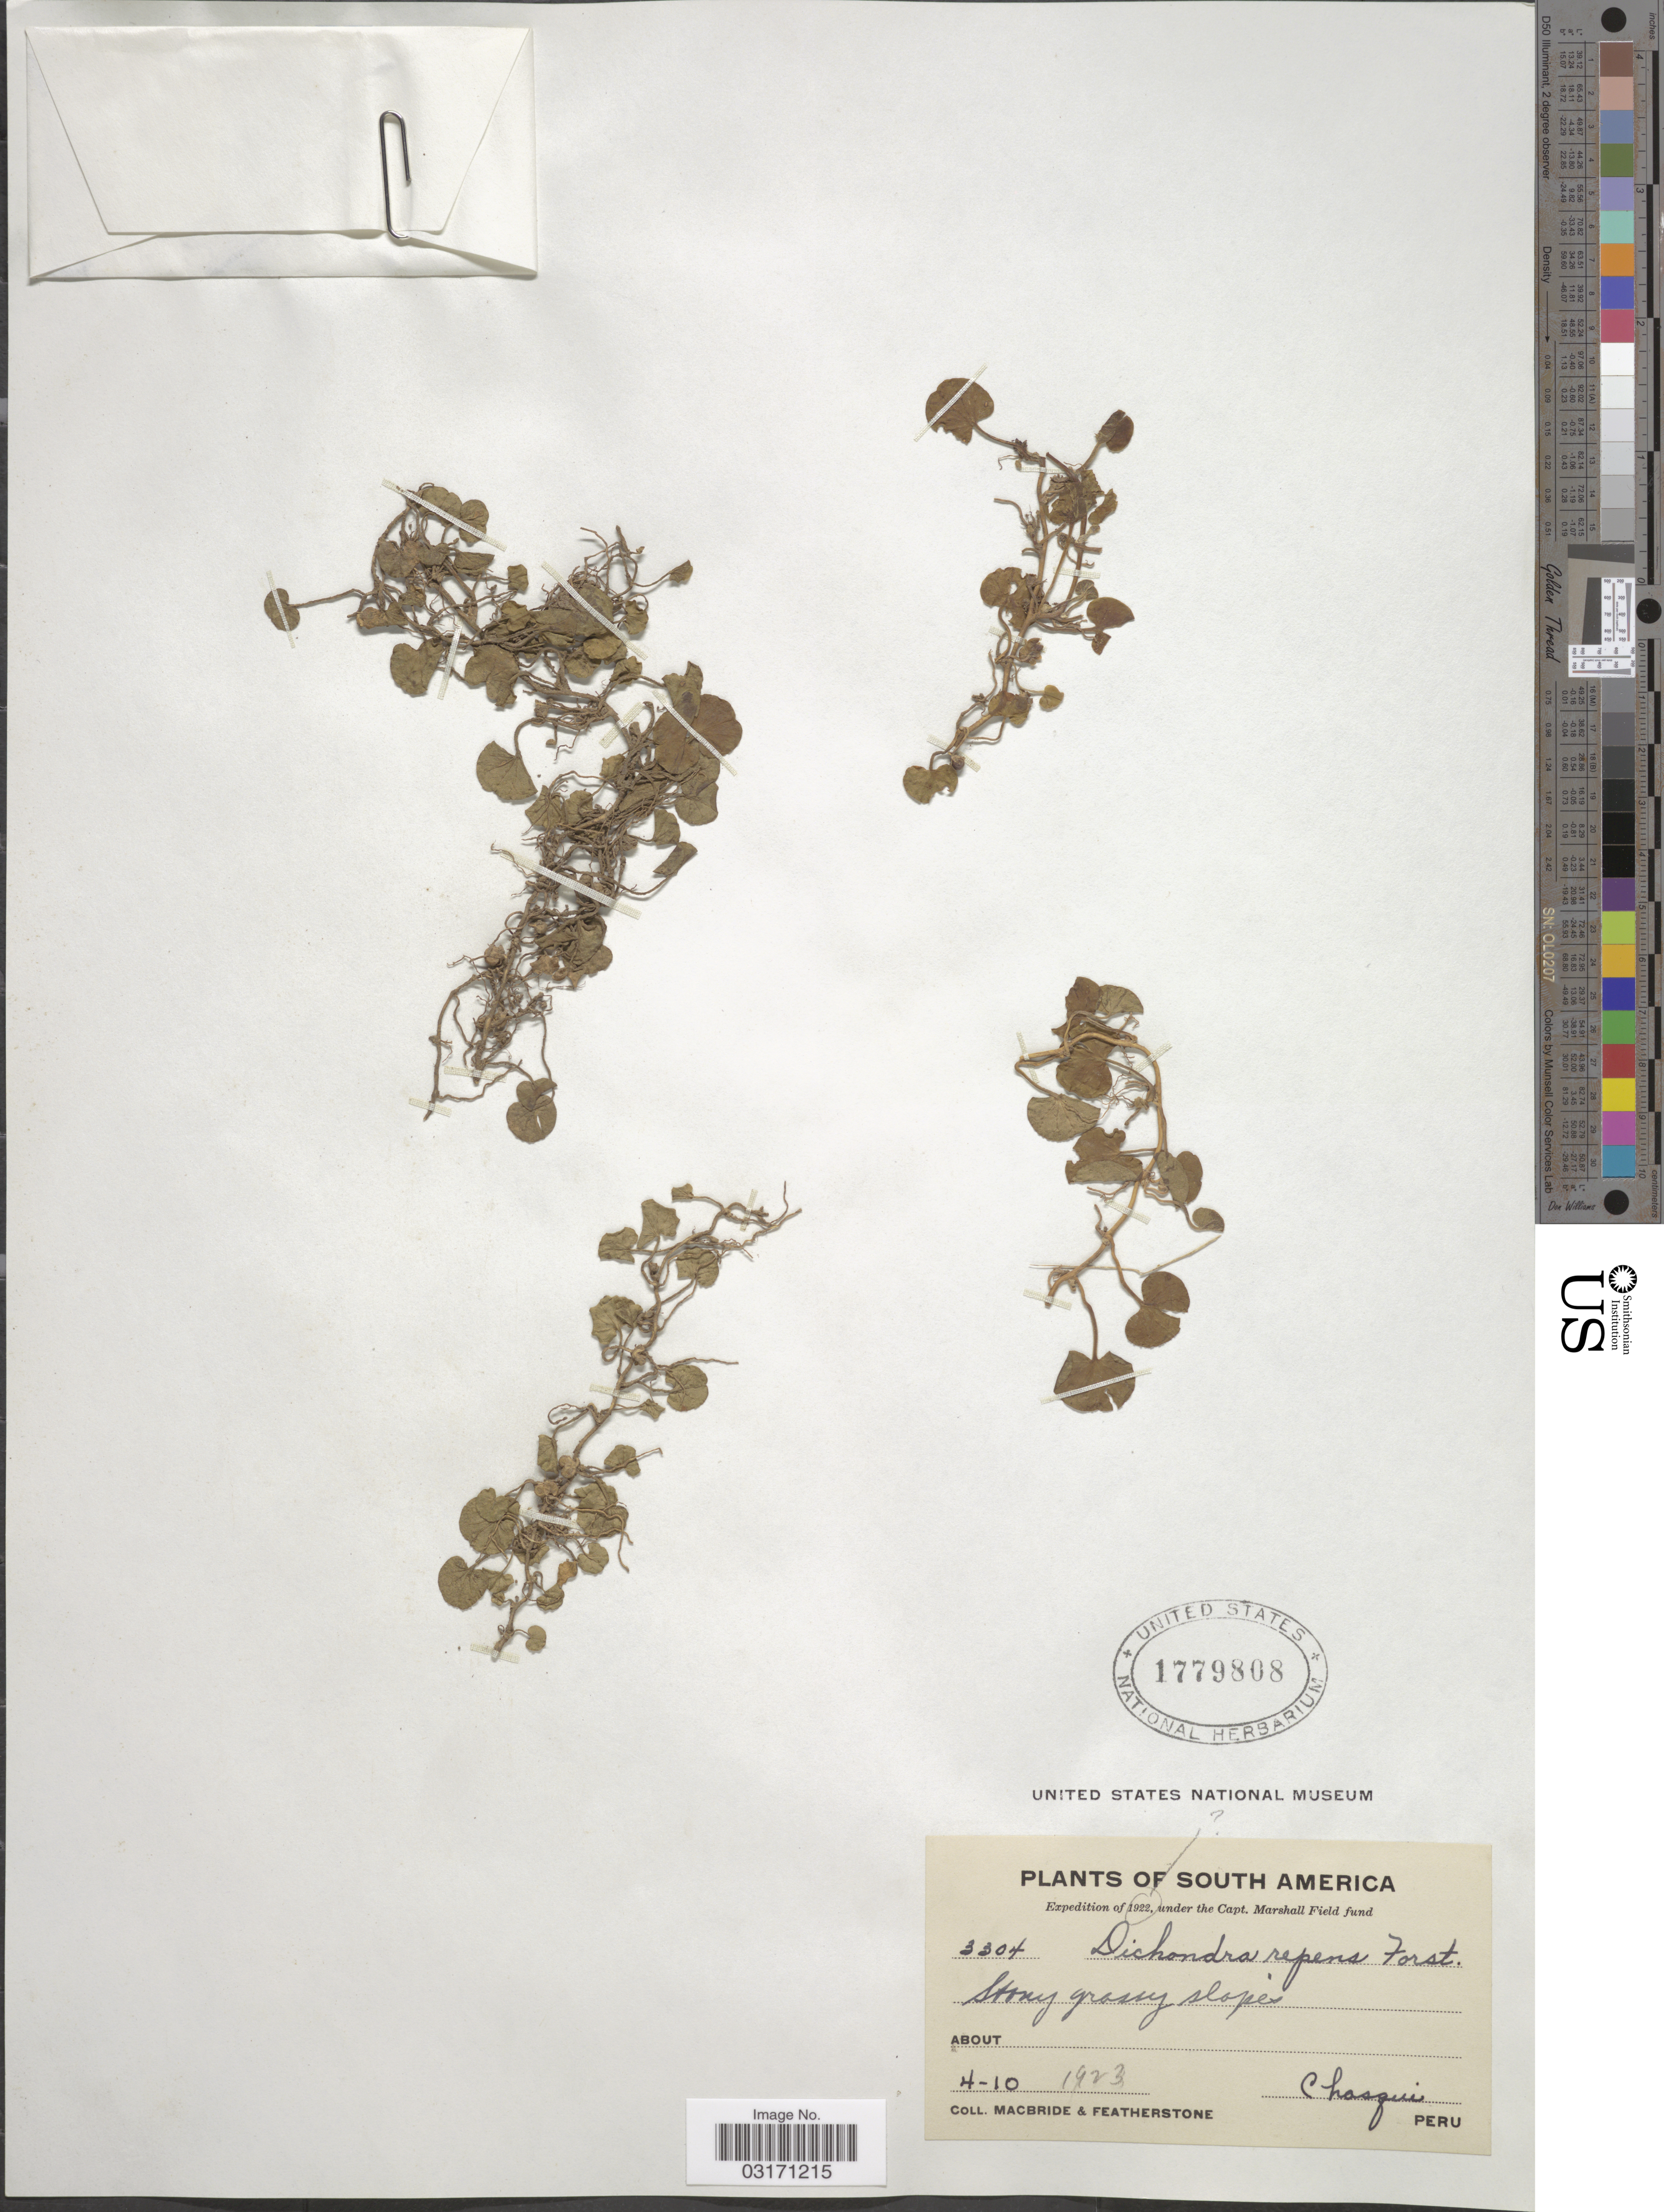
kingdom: Plantae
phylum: Tracheophyta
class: Magnoliopsida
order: Solanales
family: Convolvulaceae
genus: Dichondra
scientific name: Dichondra repens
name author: J.R. Forst. & G. Forst.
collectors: Macbride, -- & -. Featherstone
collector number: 3304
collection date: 1923-10-04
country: Peru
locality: Chasqui.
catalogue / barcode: US 1779808